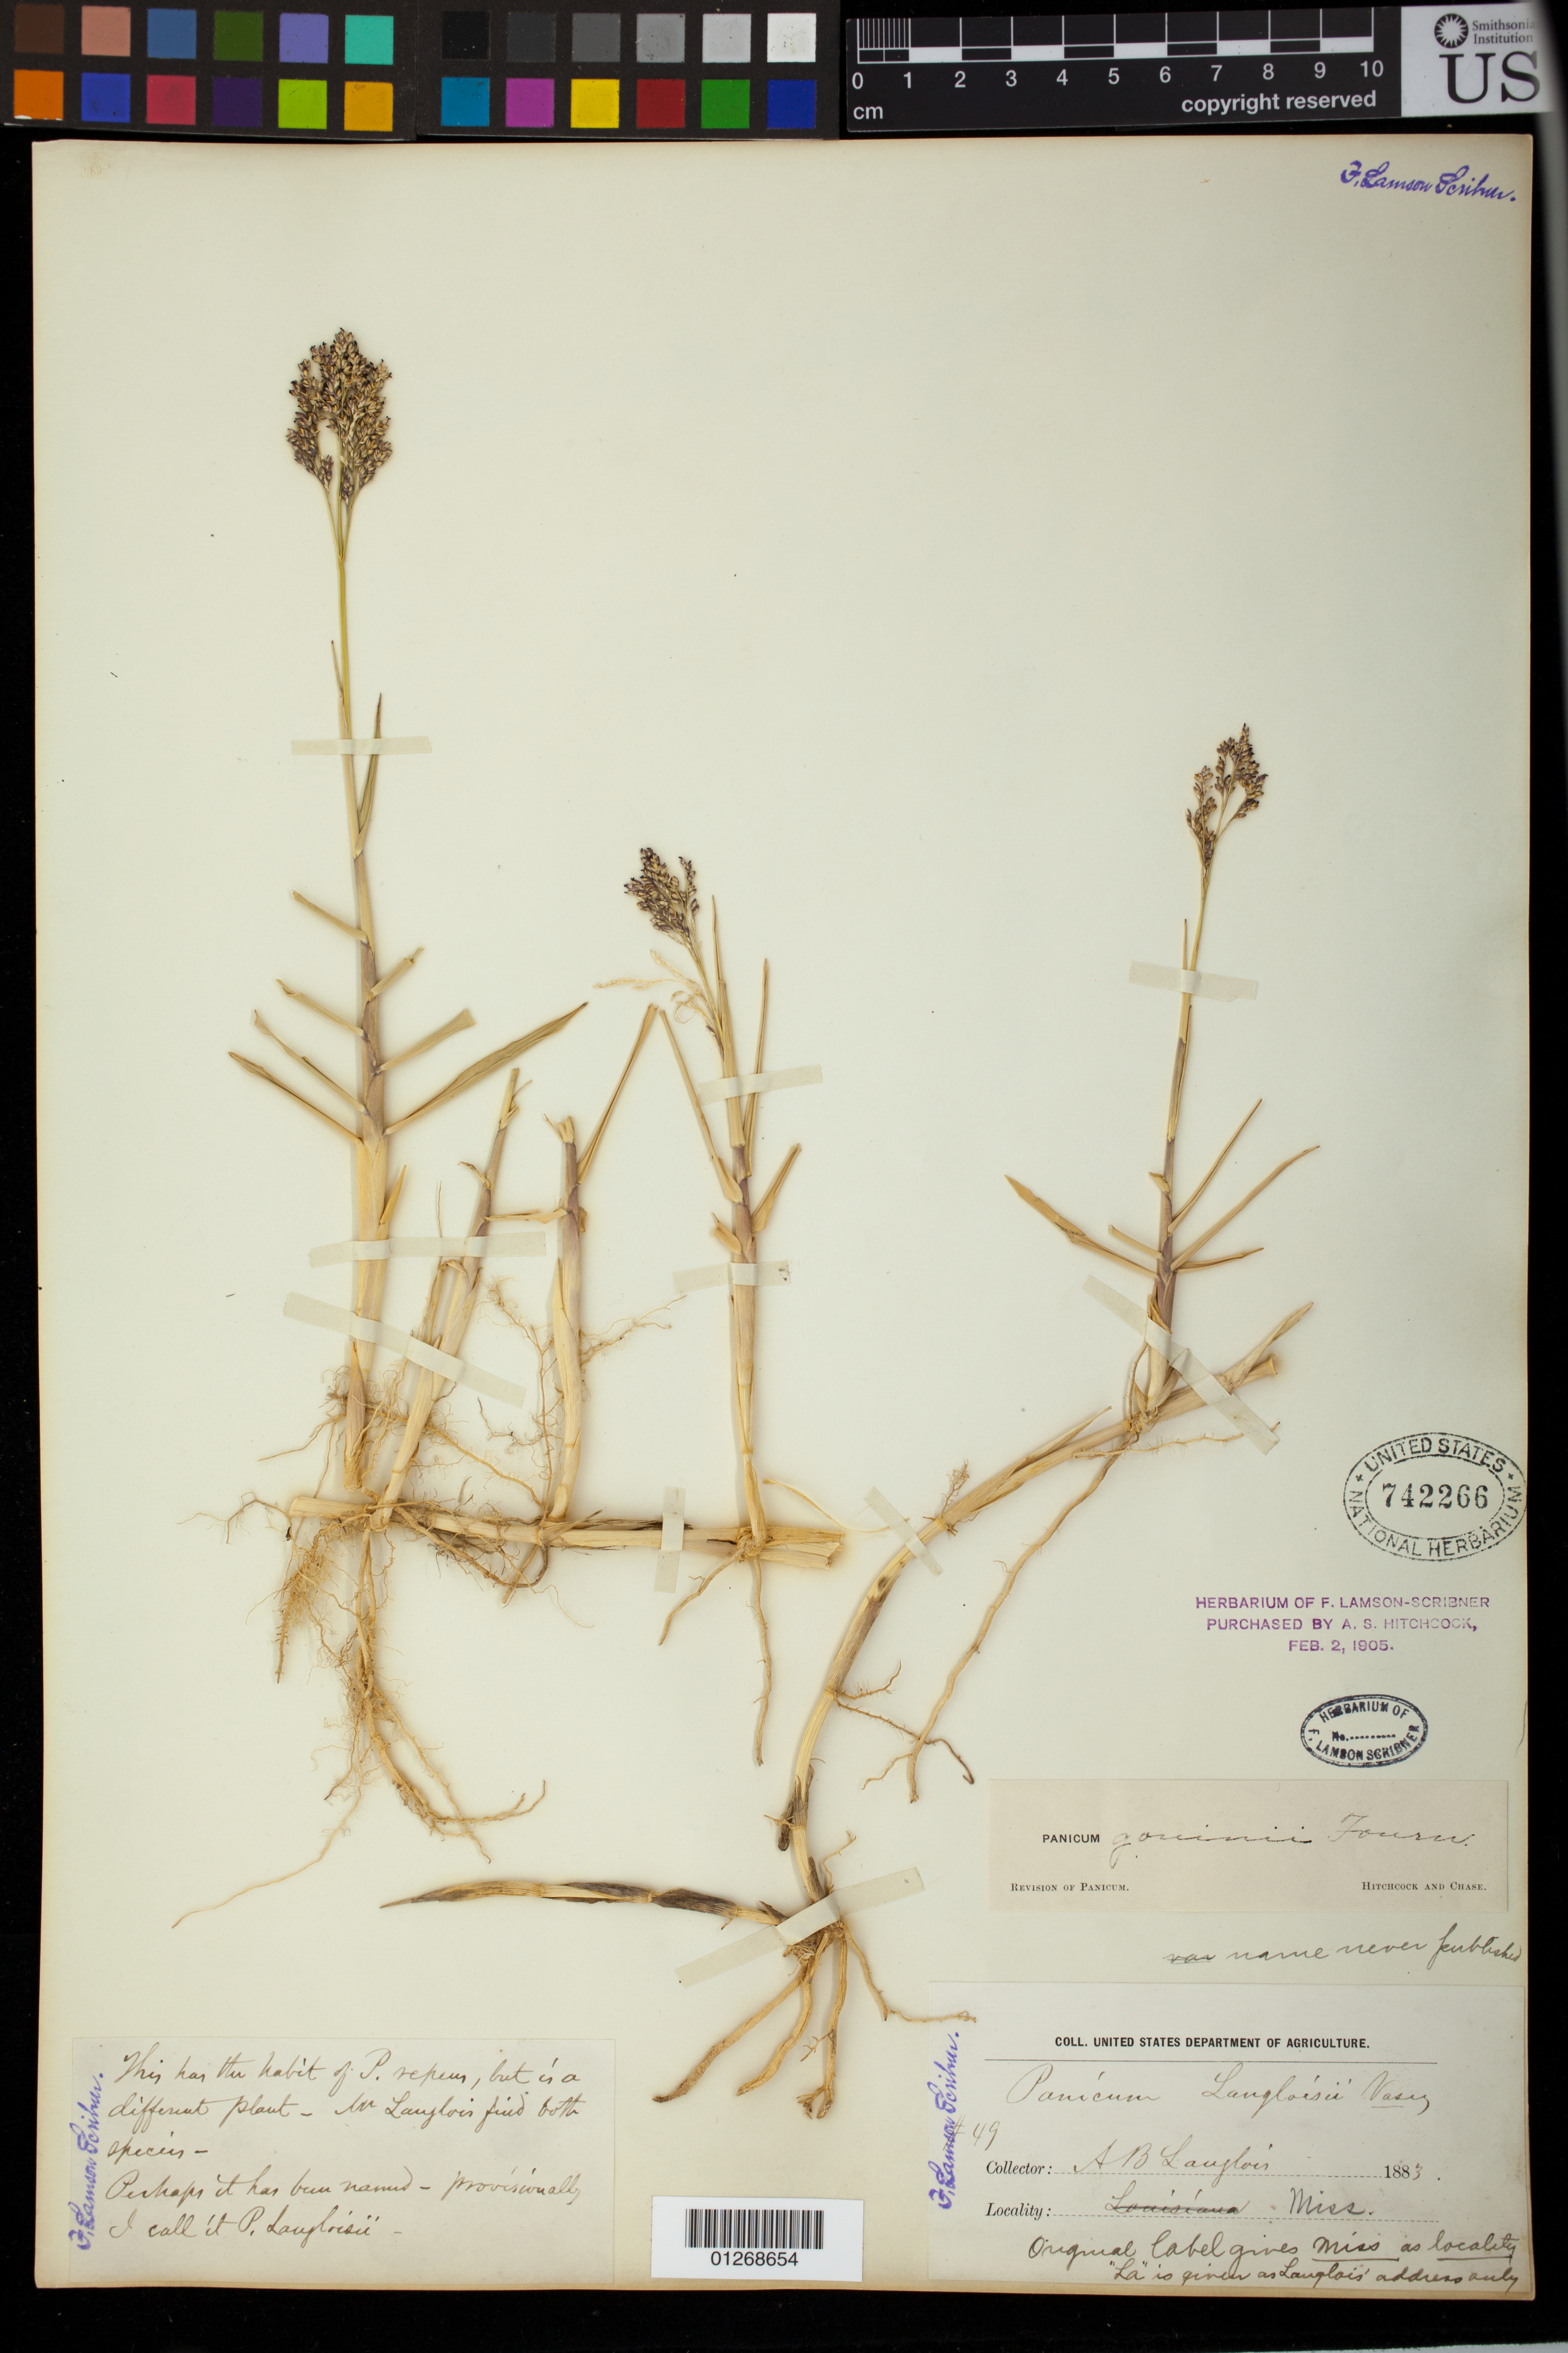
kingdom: Plantae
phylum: Tracheophyta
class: Liliopsida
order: Poales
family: Poaceae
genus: Panicum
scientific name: Panicum repens var. confertum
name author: Vasey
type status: Type Collection; Isolectotype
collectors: A. B. Langlois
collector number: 49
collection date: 1883-09-13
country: United States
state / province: Mississippi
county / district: Hancock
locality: Bay St. Louis, Miss.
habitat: In pure sands, borders of gulf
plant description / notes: Protologue, "Collected in Louisiana by A.B. Langlois" (In error, specimen collected in Mississippi).; Specimen annotated with name "Panicum Langloisii Vasey", apparently never published.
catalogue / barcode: US 742266